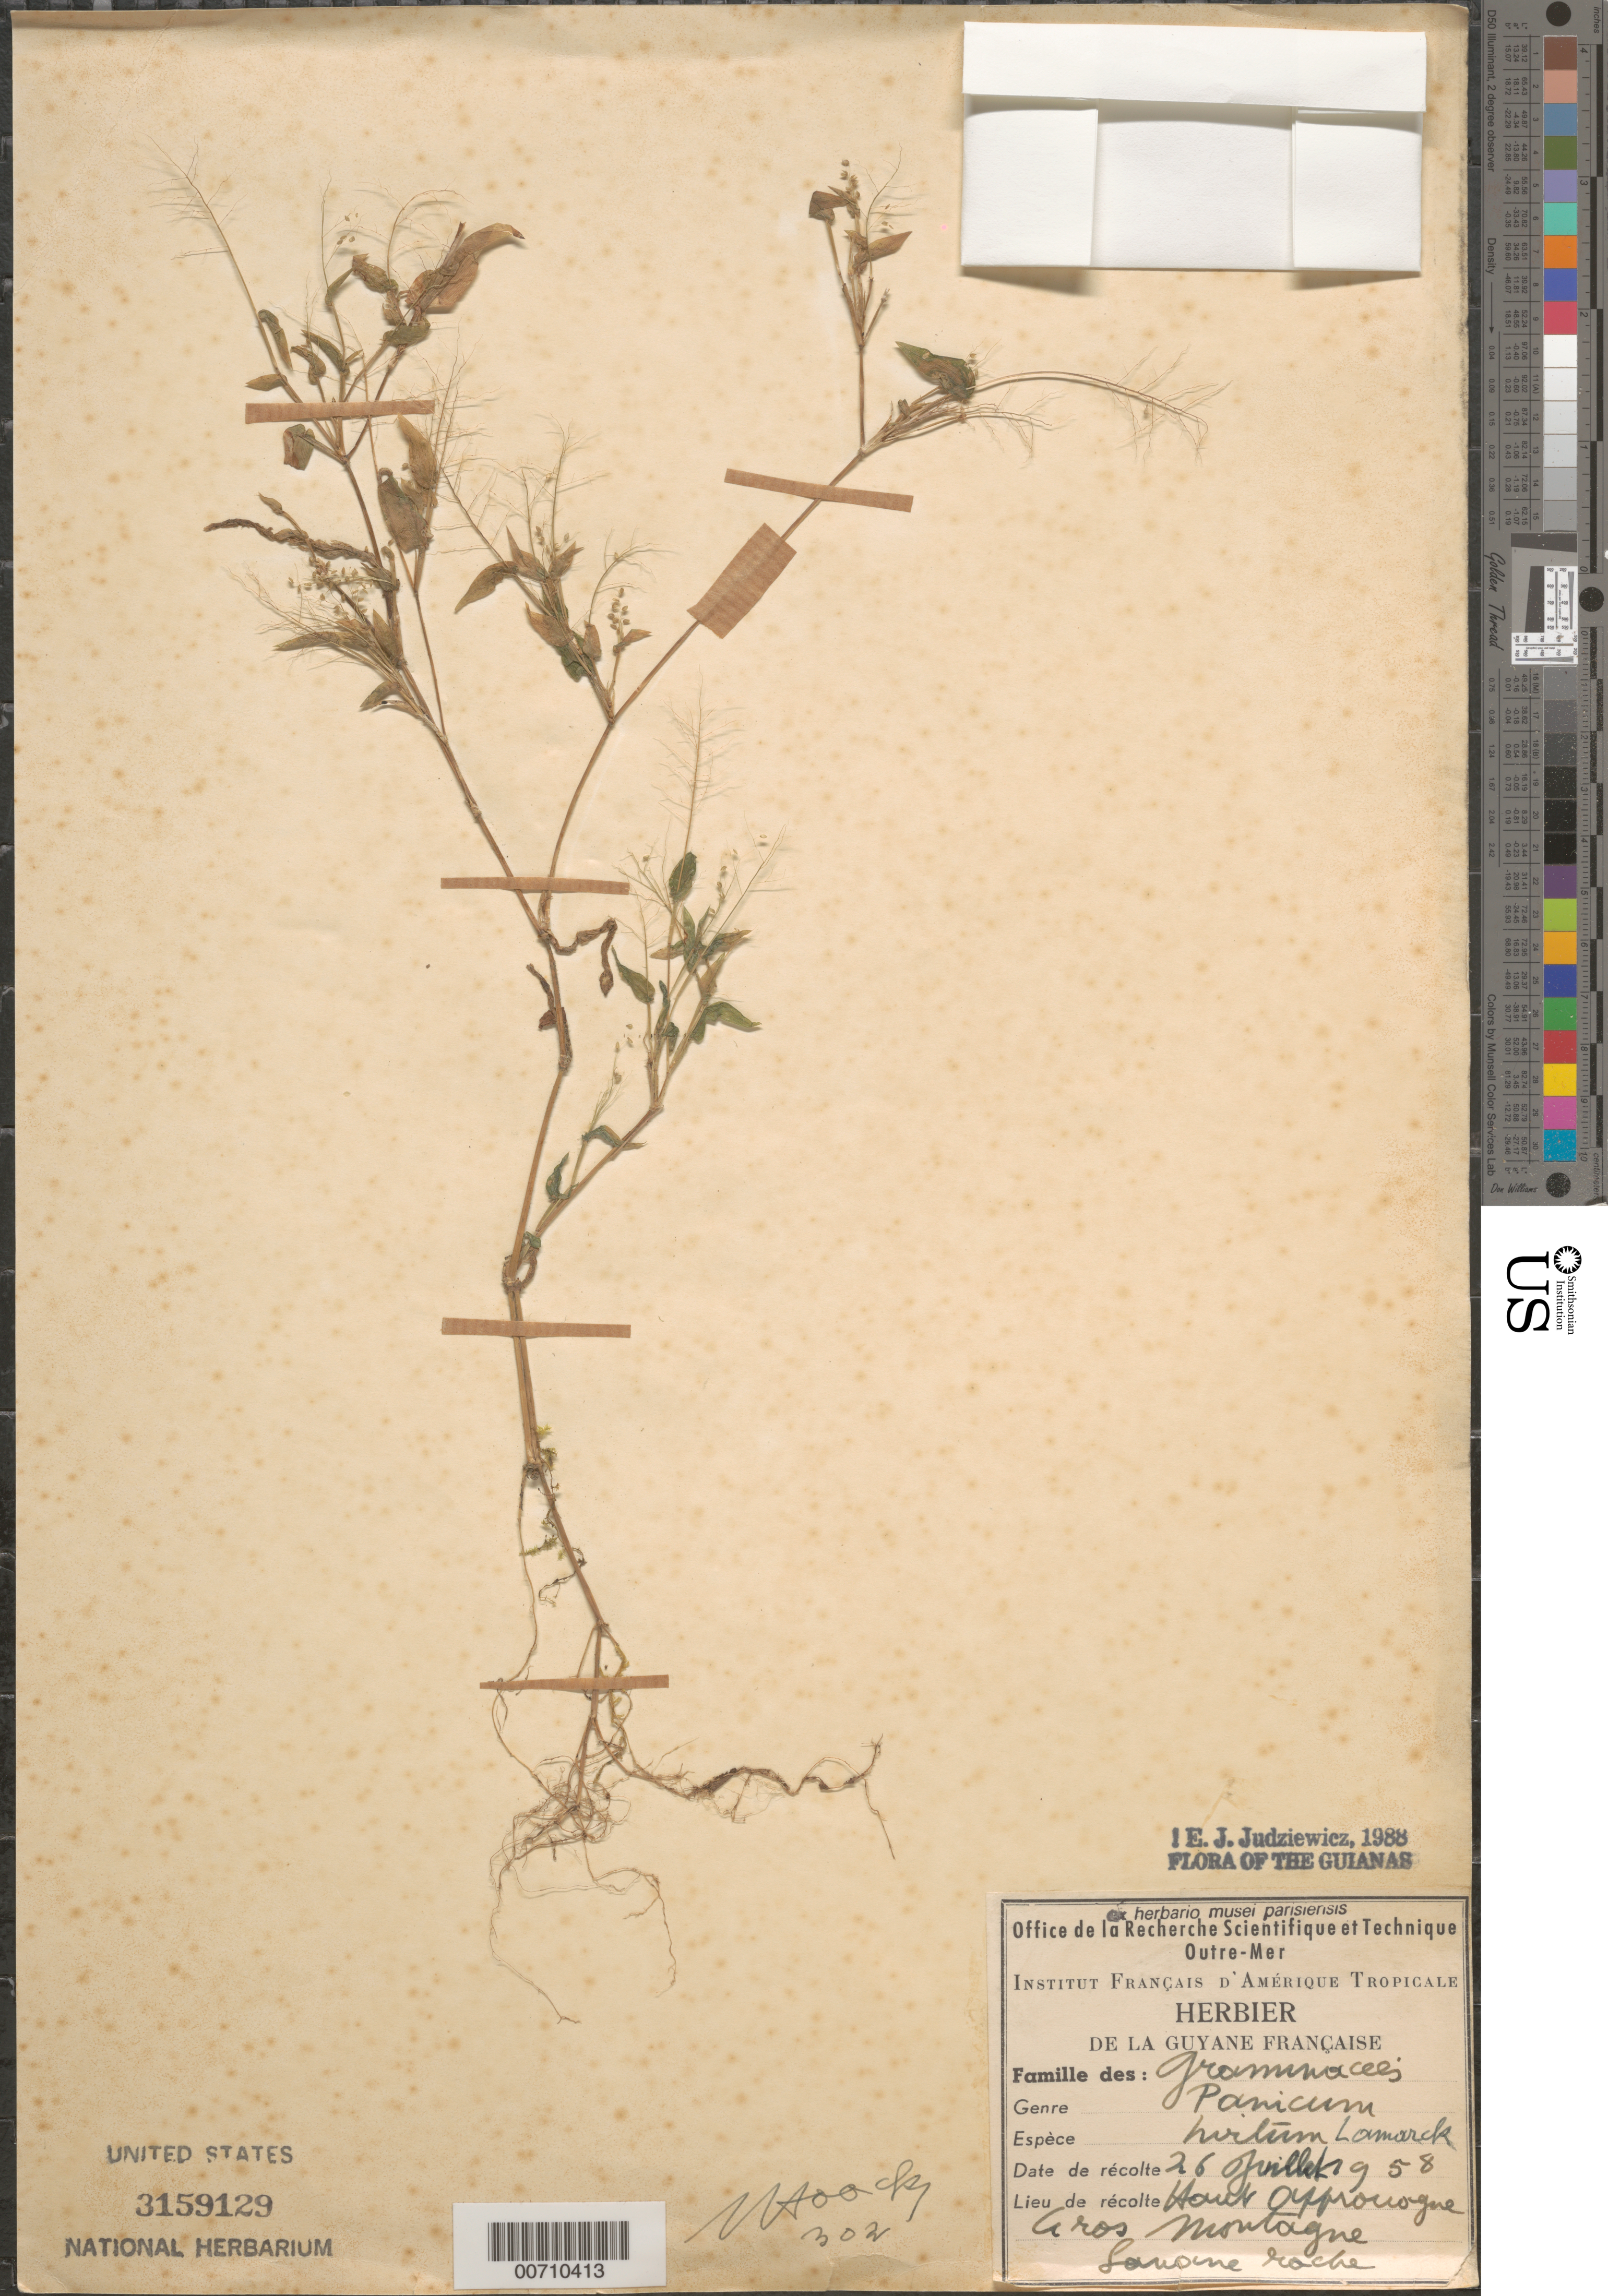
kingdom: Plantae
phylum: Tracheophyta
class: Liliopsida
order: Poales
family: Poaceae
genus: Panicum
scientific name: Panicum hirtum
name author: Lam.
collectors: J. Hoock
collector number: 302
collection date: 1958-07-26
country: French Guiana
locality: Hut [illegible text] Gros Montagne Savane roche.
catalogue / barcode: US 3159129